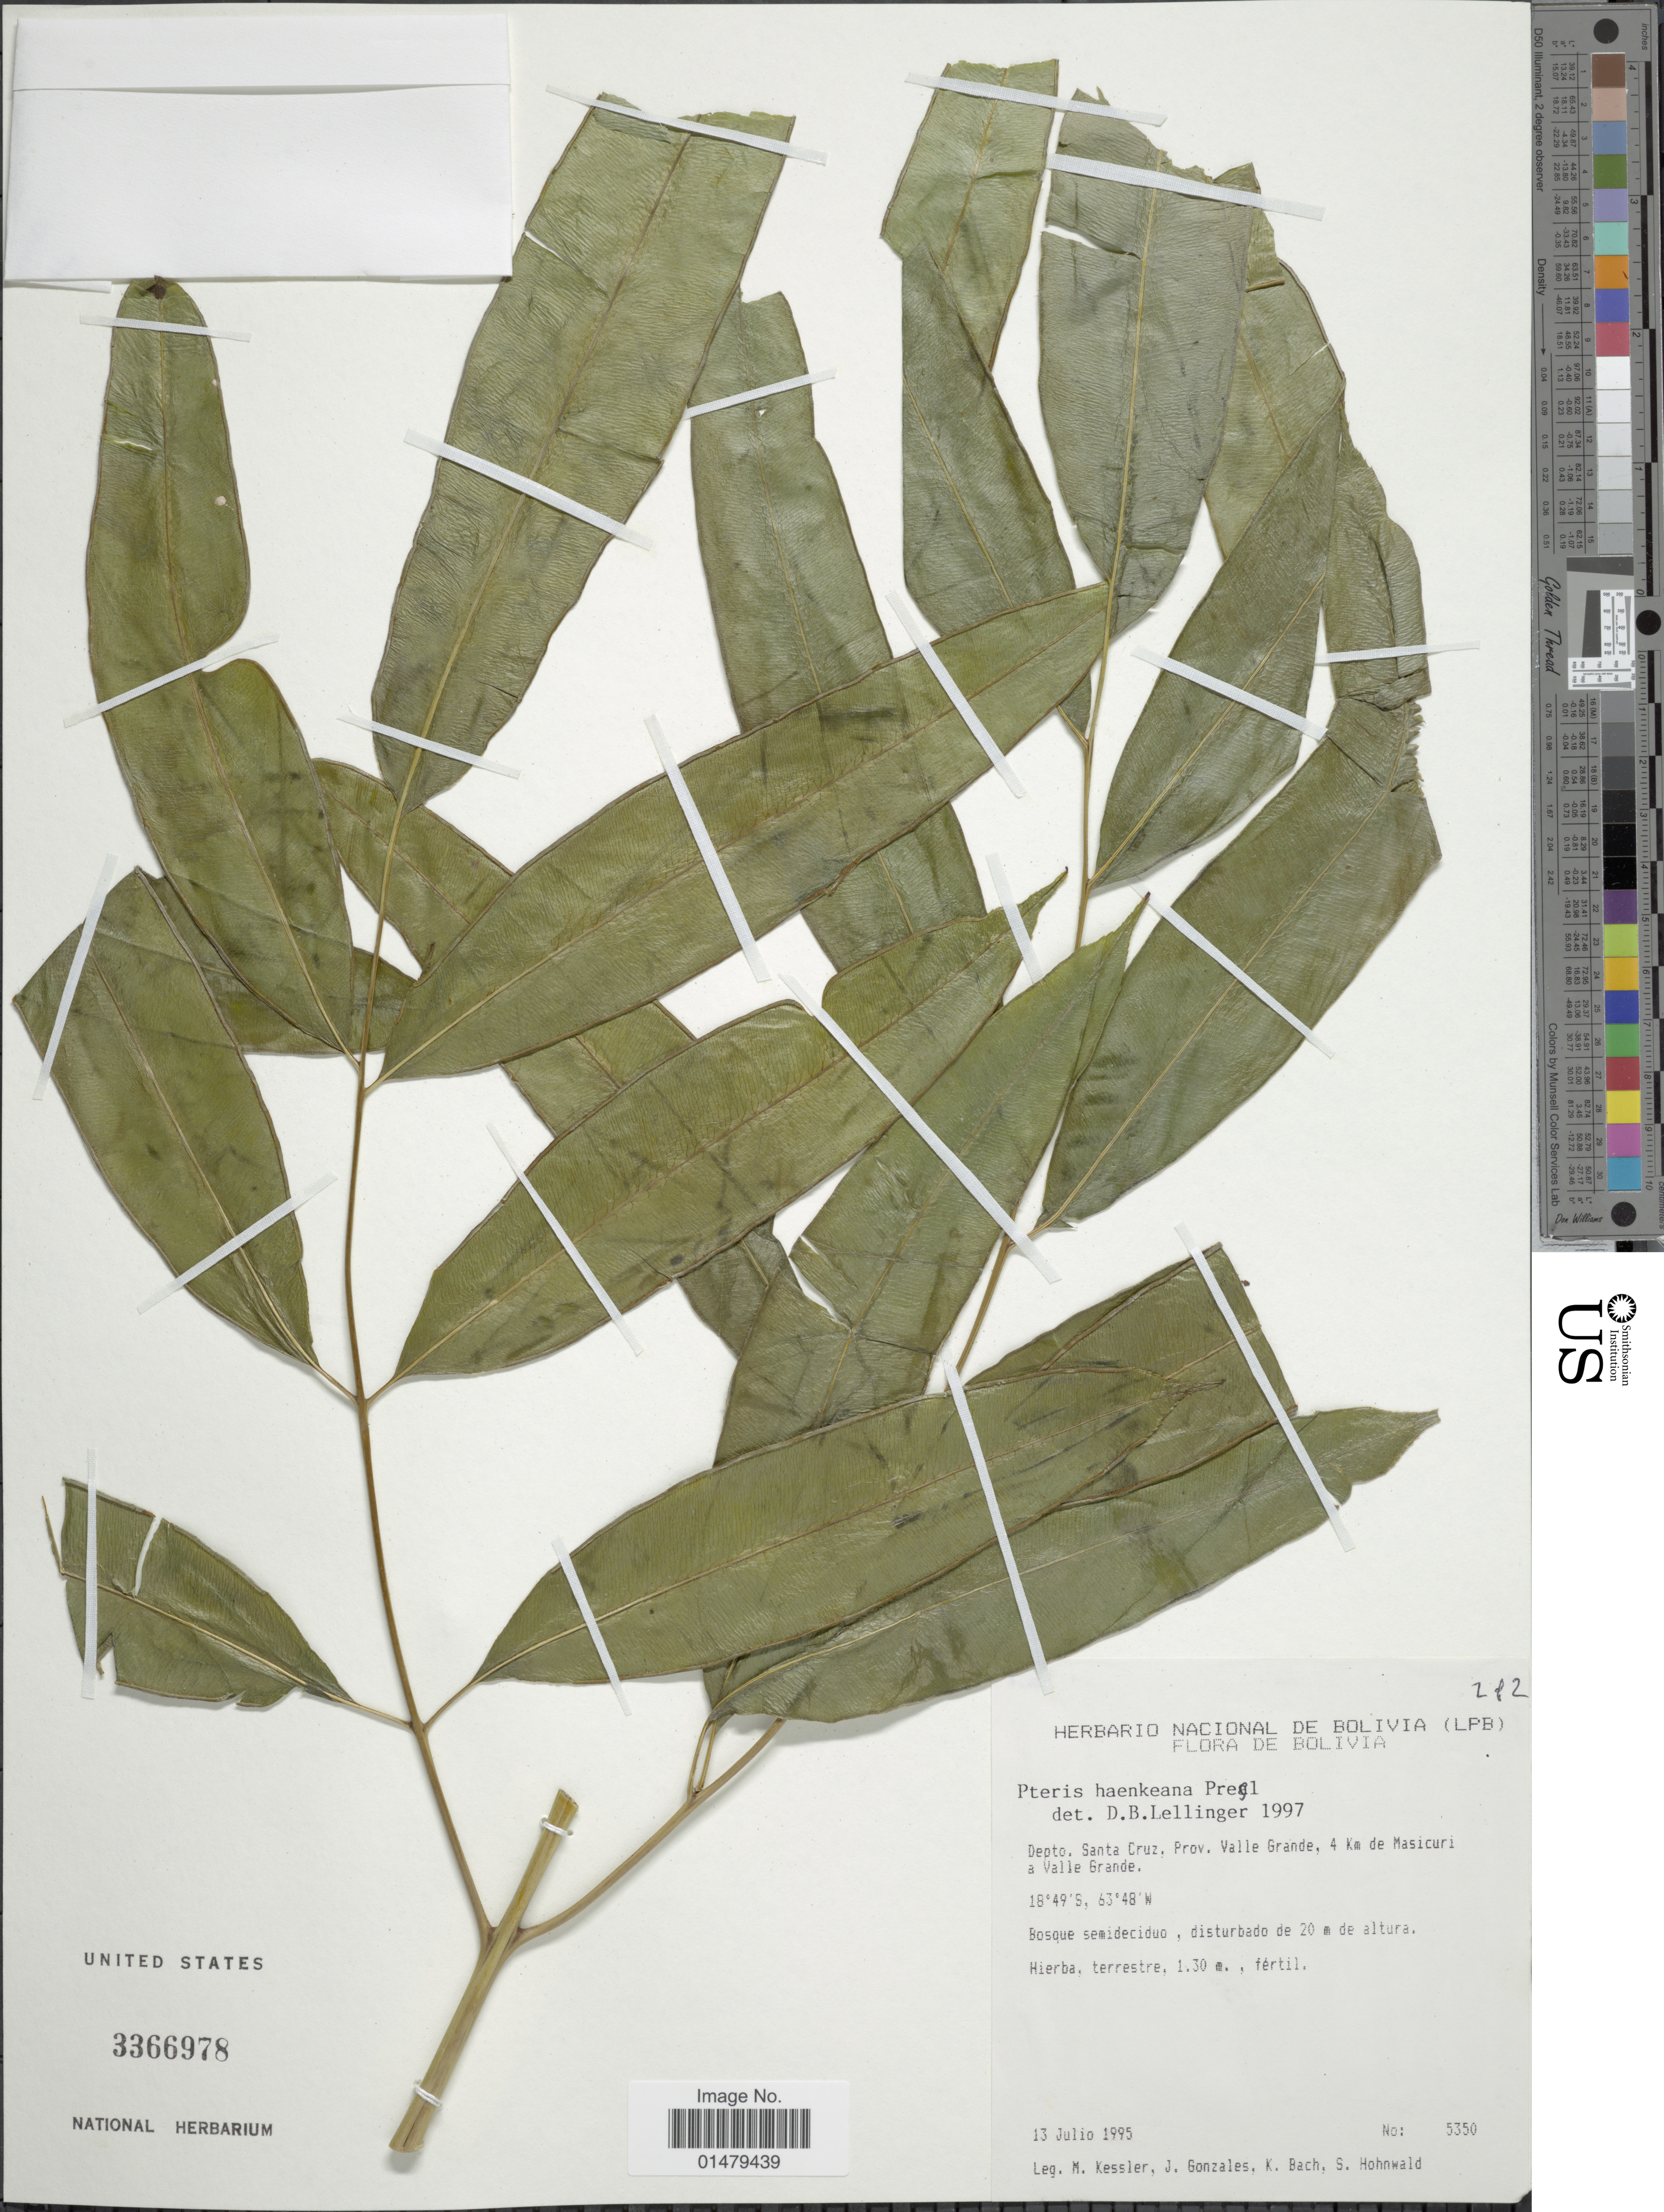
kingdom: Plantae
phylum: Tracheophyta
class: Polypodiopsida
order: Polypodiales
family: Pteridaceae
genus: Pteris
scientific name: Pteris haenkeana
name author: C. Presl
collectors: M. Kessler, J. Gonzales, K. Bach & S. Hohnwald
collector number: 5350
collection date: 1995-07-13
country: Bolivia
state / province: Santa Cruz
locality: Depto. Santa Cruz, Prov. Valle Grande, 4 km. de Masicuri a Valle Grande.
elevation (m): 20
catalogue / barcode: US 3366978